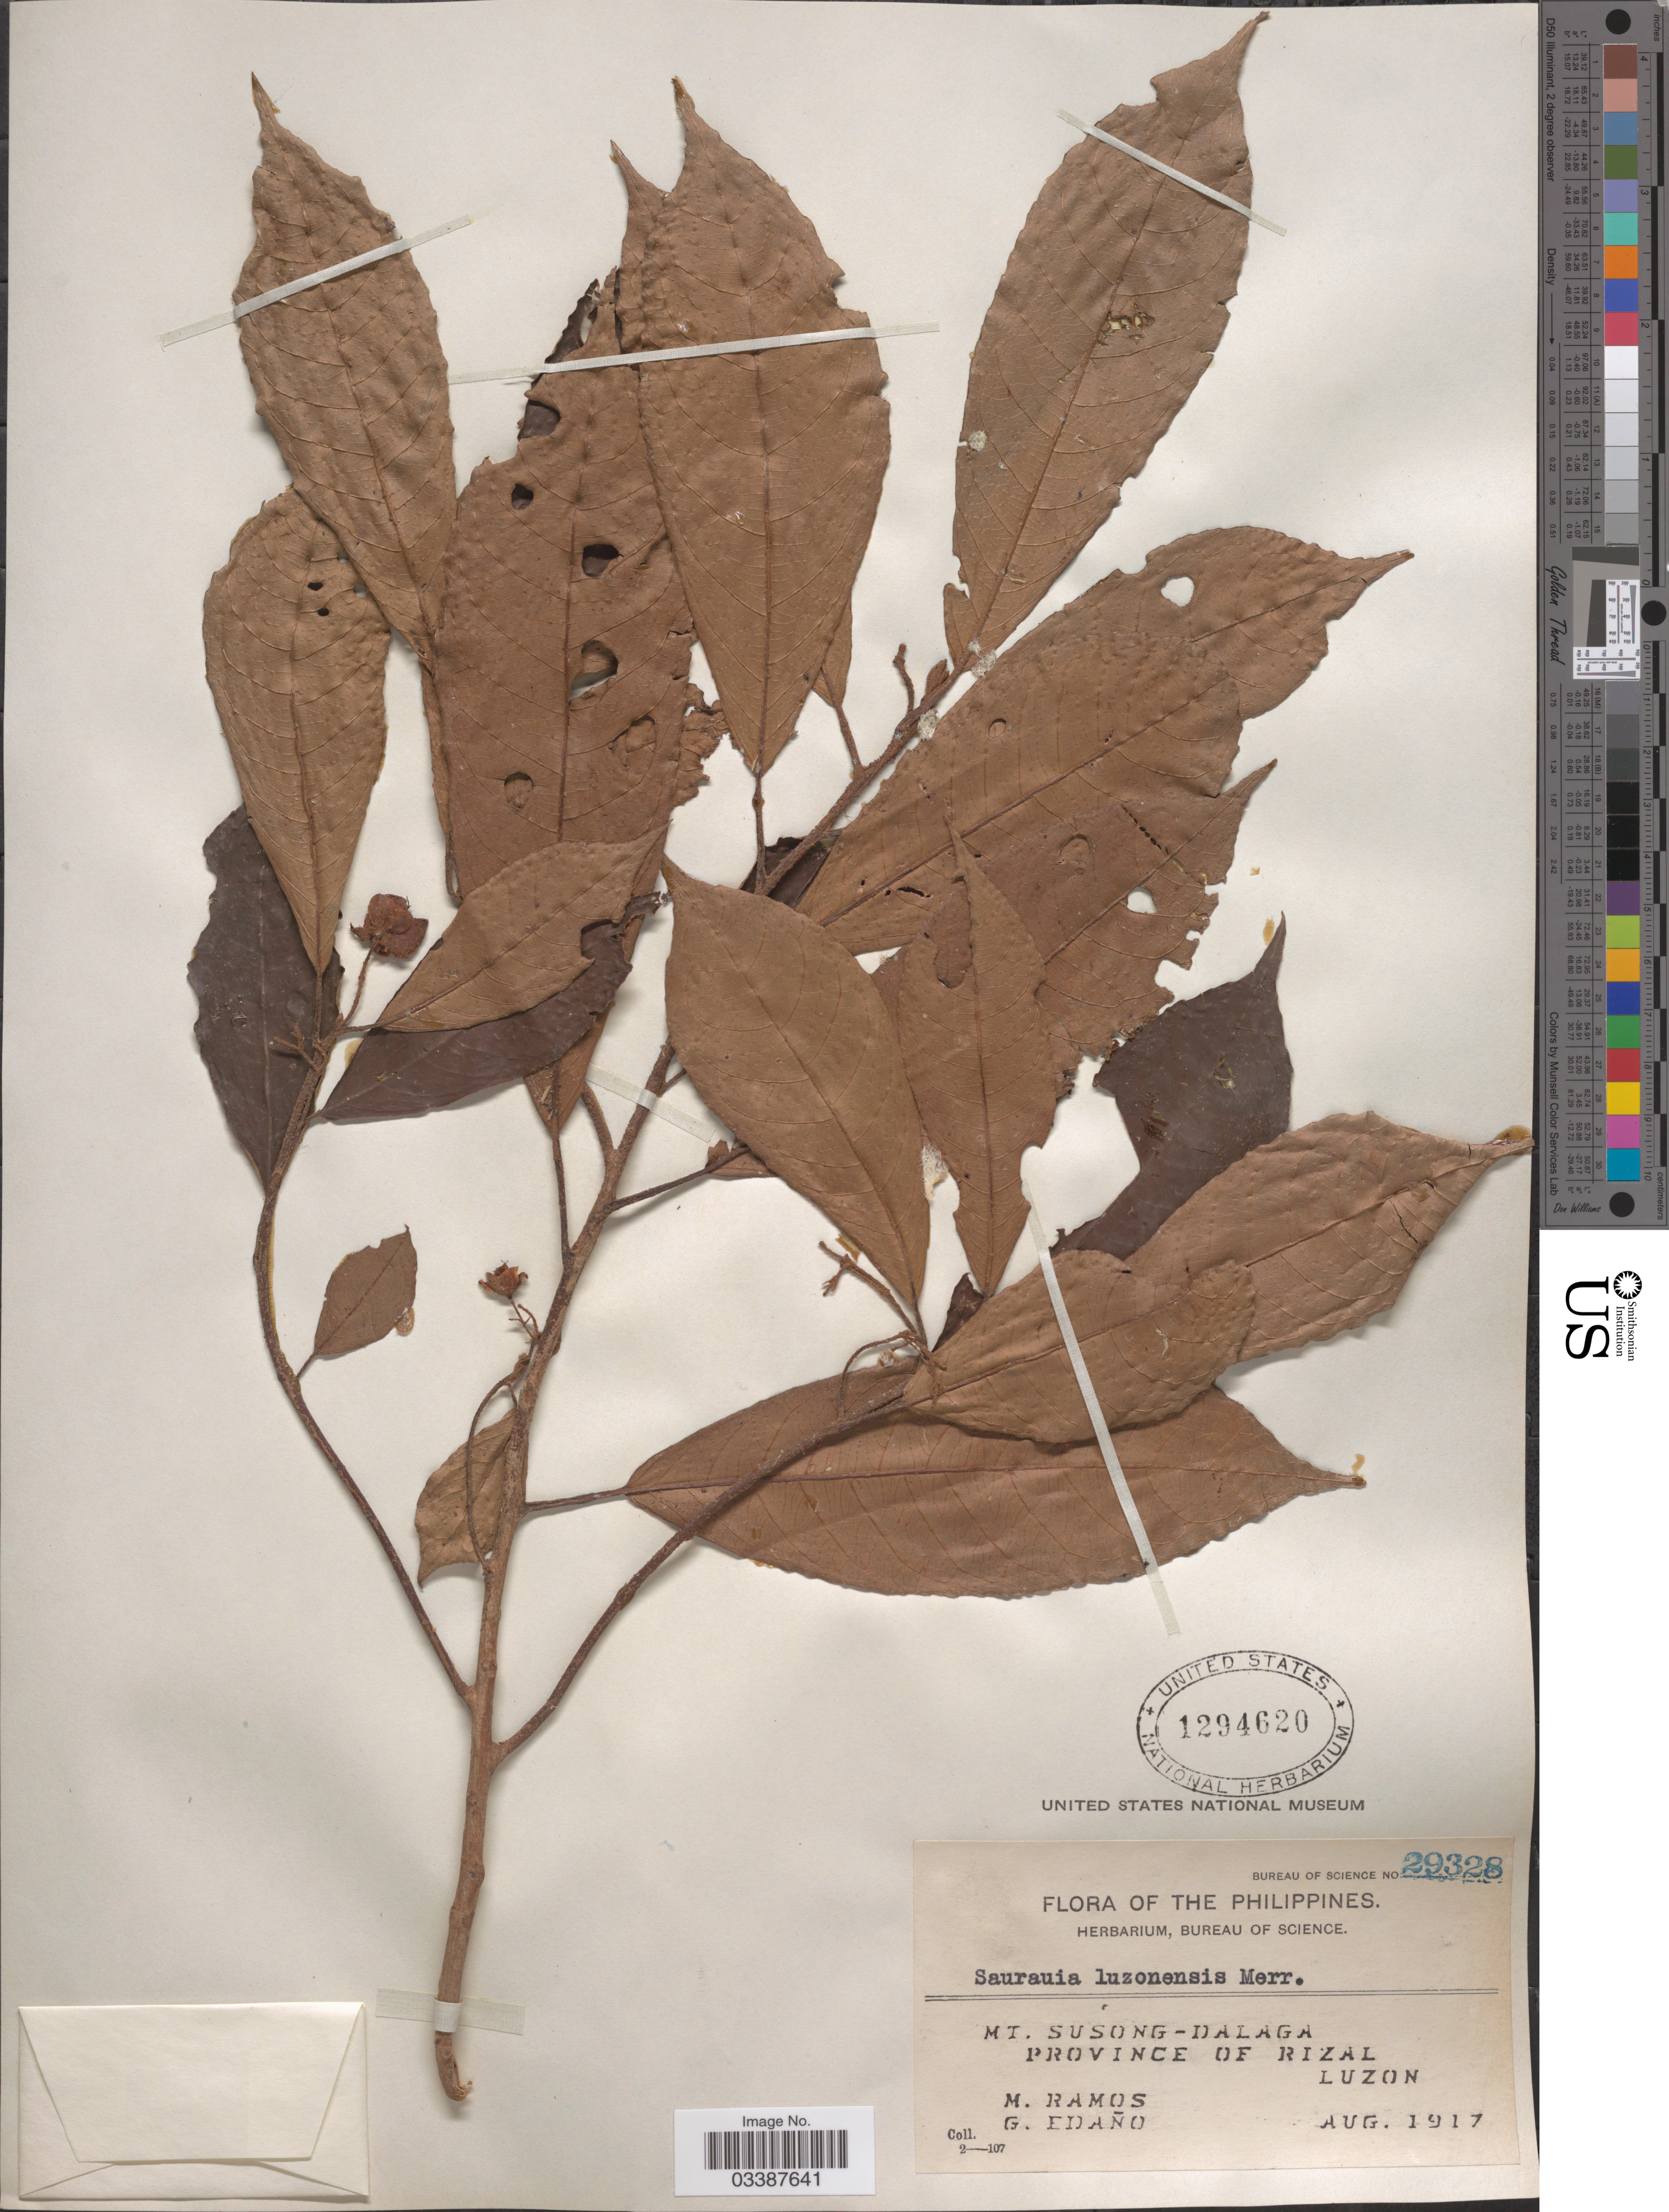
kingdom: Plantae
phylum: Tracheophyta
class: Magnoliopsida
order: Ericales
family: Actinidiaceae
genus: Saurauia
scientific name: Saurauia luzoniensis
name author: Merr.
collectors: M. Ramos & G. Edaño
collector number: Bureau of Science 29328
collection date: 1917-08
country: Philippines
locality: Mt. Susong-Dalaga, Province of Rizal, Luzon.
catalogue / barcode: US 1294620